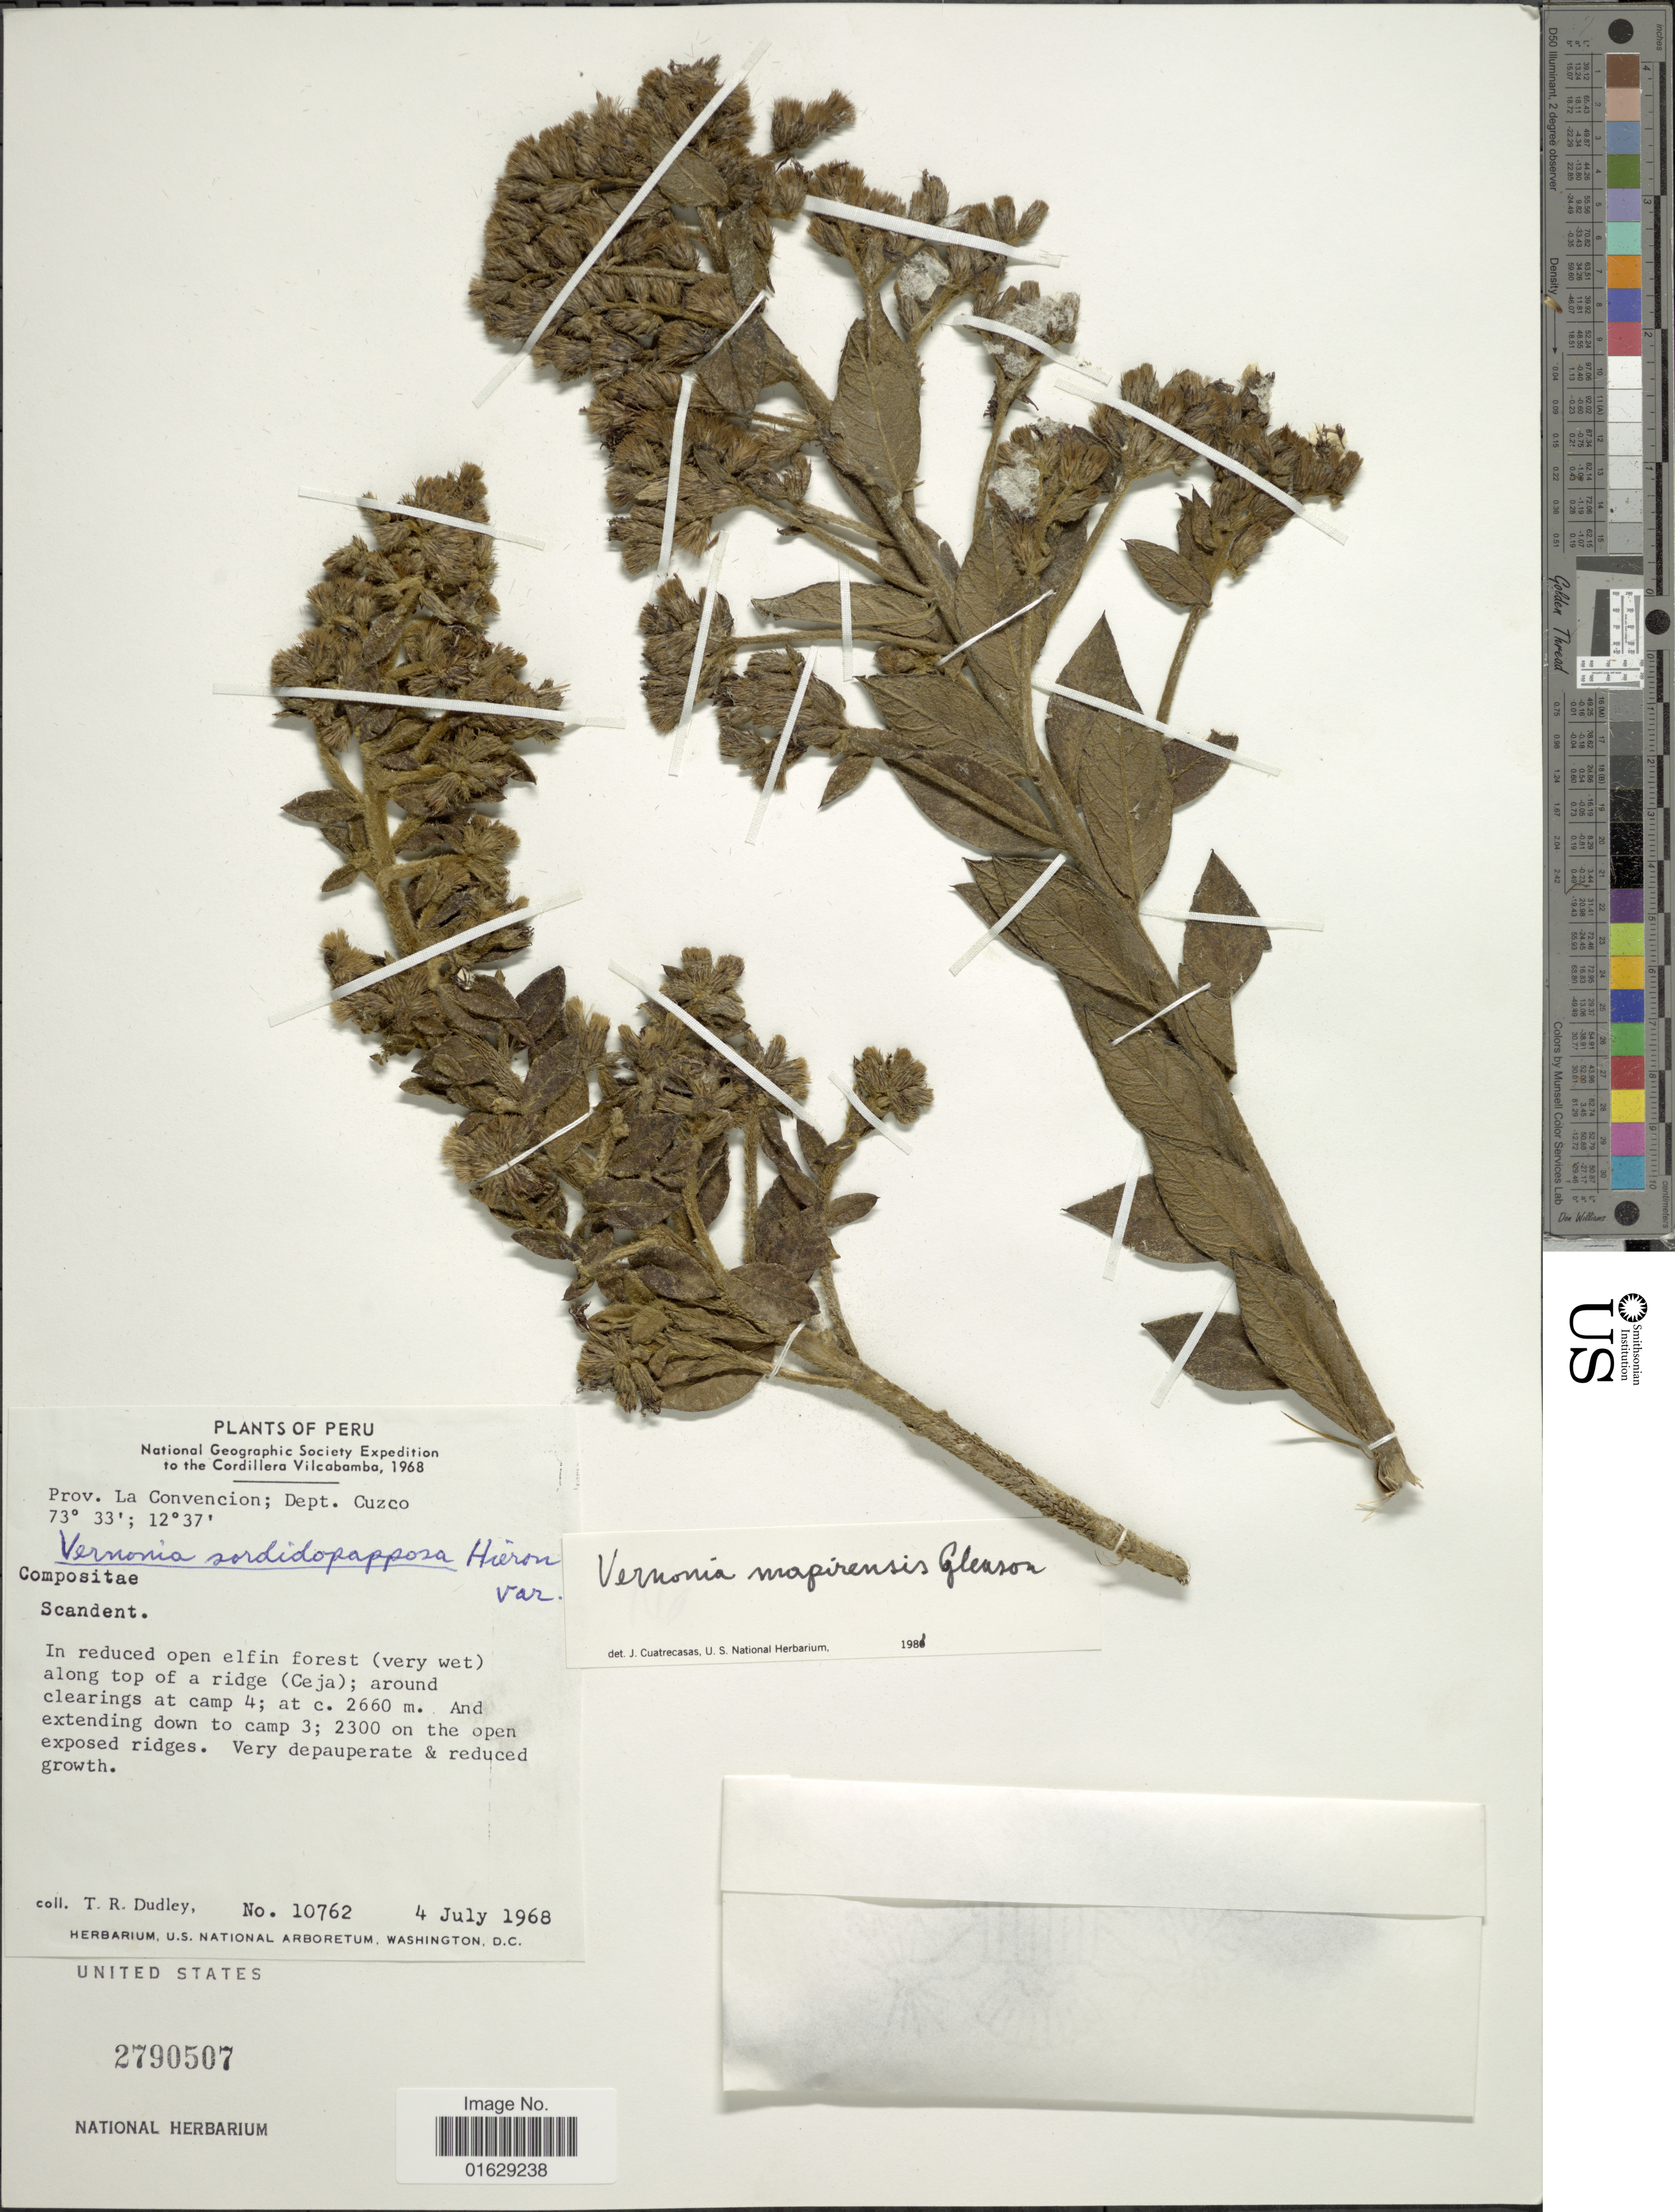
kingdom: Plantae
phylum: Tracheophyta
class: Magnoliopsida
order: Asterales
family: Asteraceae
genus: Lepidaploa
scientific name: Lepidaploa sordidopapposa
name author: (Hieron.) H. Rob.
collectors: T. R. Dudley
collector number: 10762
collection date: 1968-07-04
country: Peru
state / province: Cusco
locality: Prov. La Convencion, Dept. Cuzco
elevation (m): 2660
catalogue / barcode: US 2790507